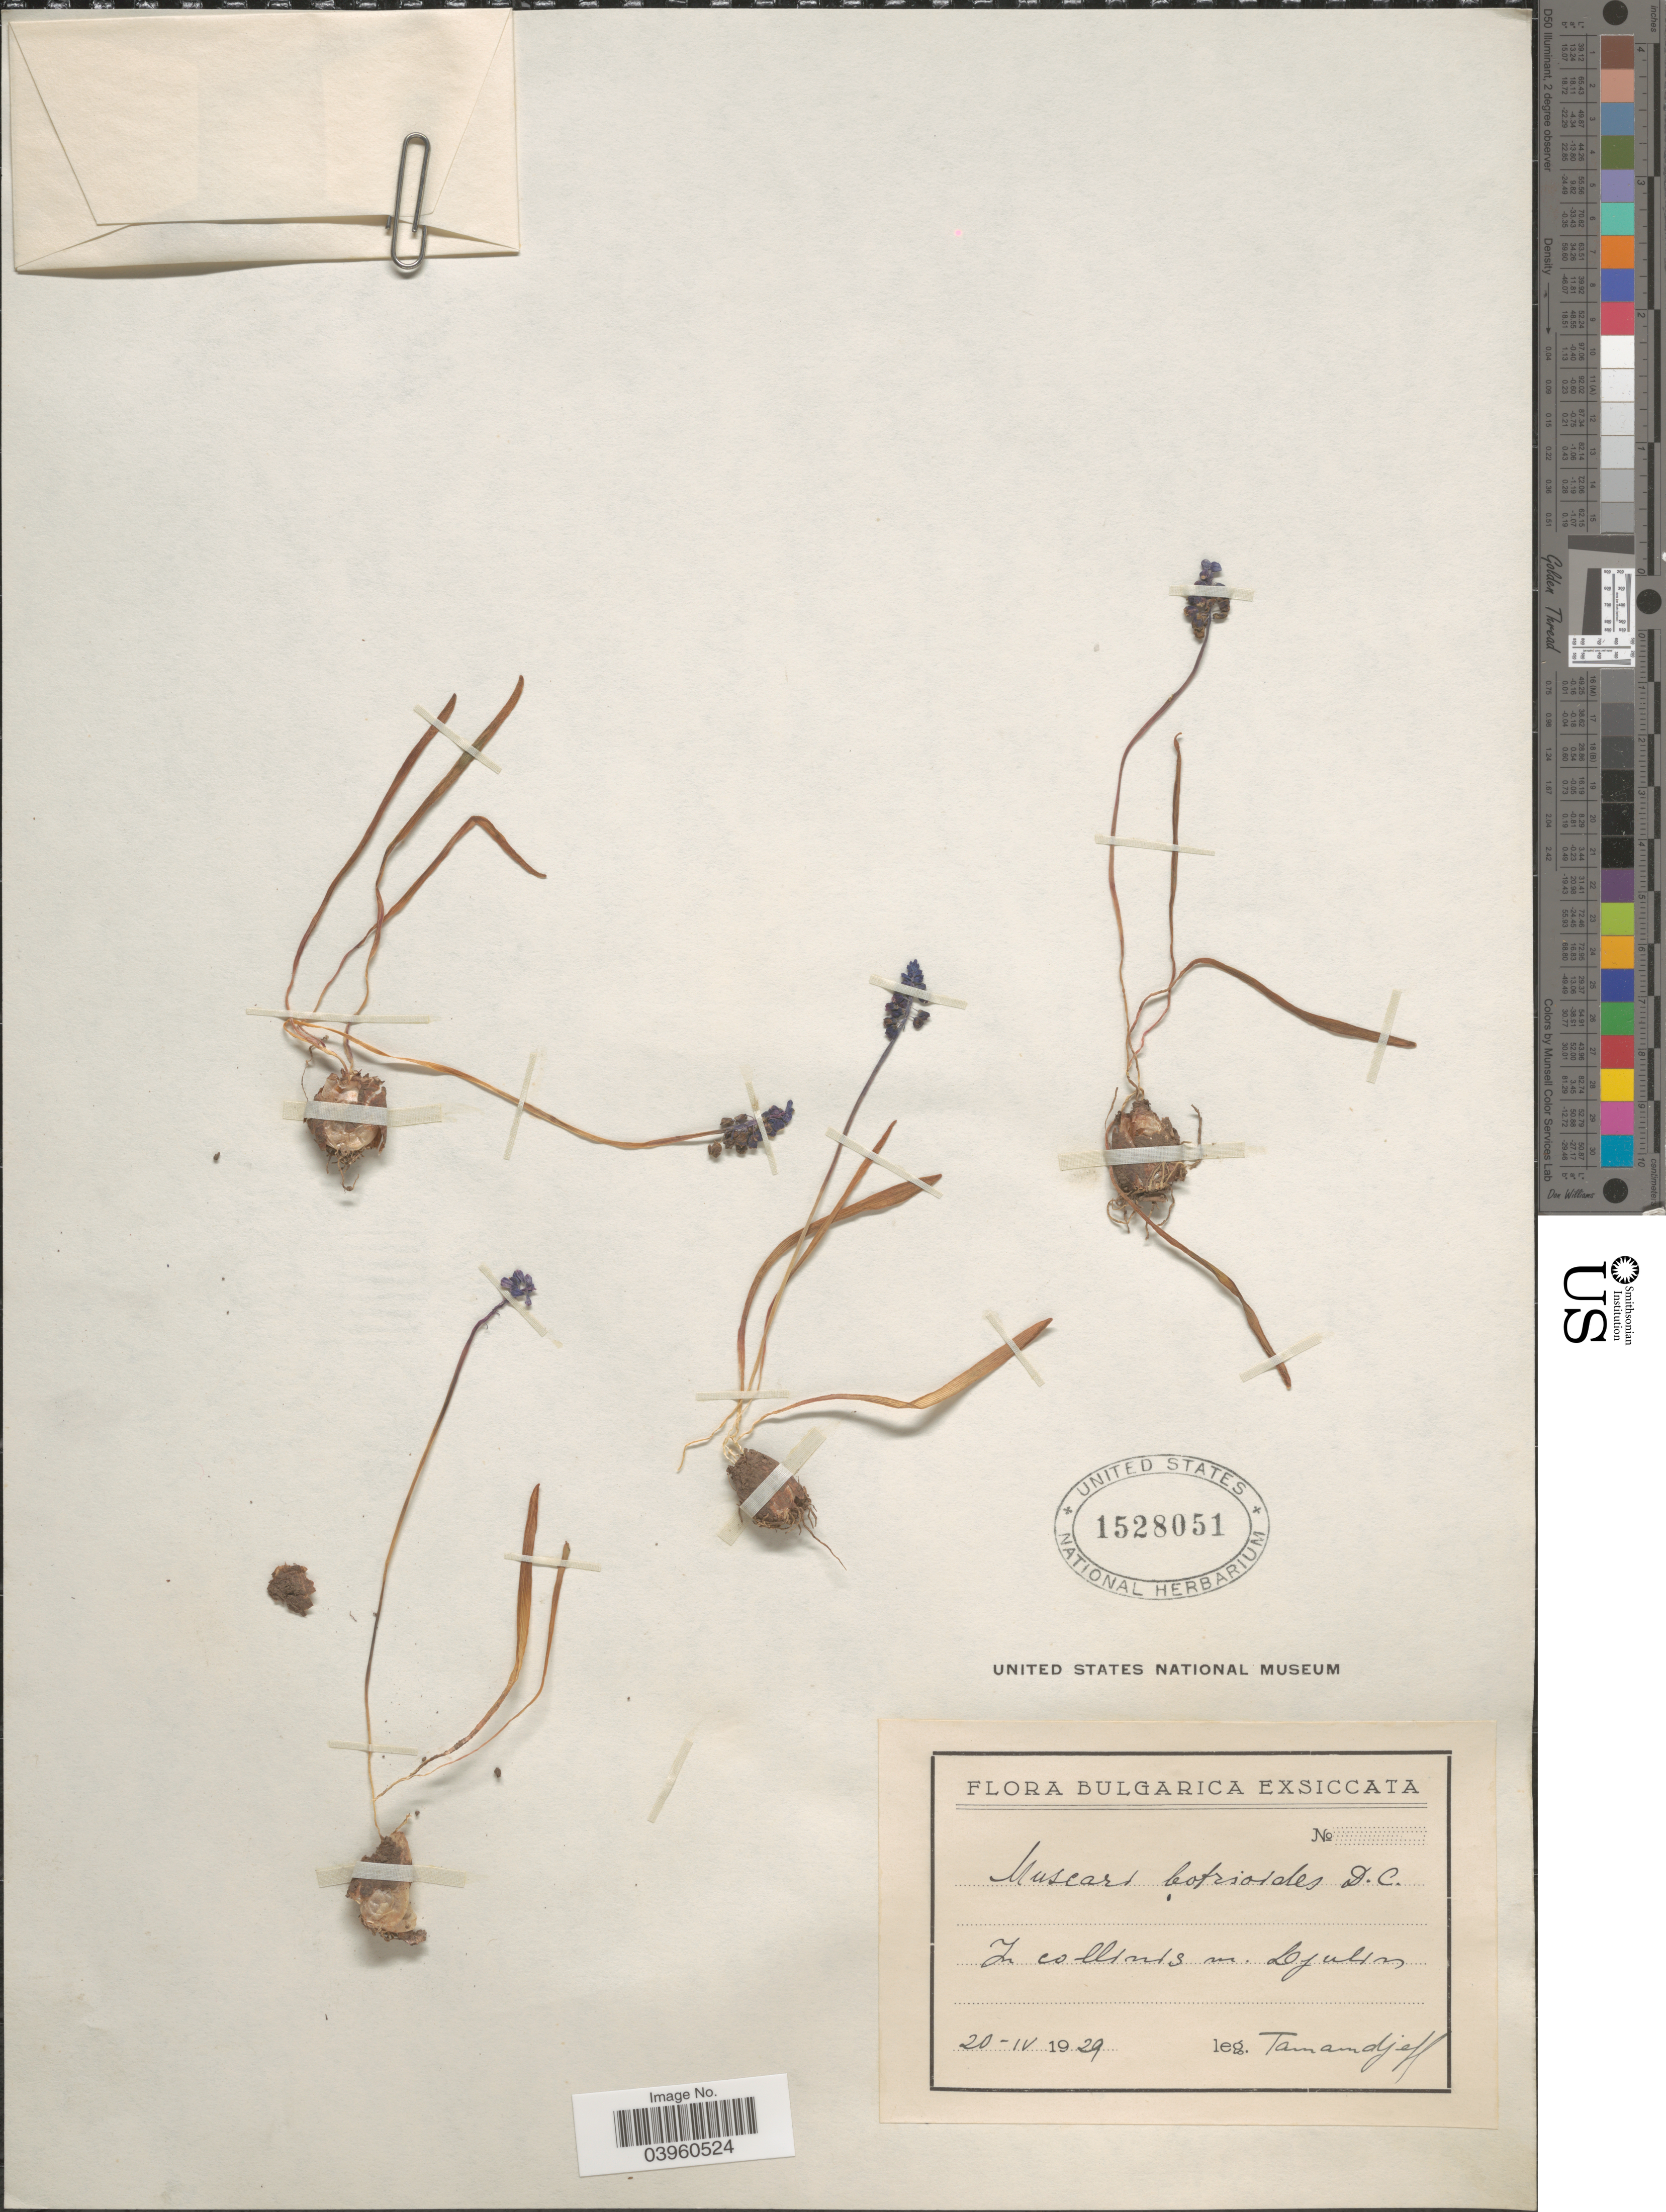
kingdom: Plantae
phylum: Tracheophyta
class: Liliopsida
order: Asparagales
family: Asparagaceae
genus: Muscari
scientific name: Muscari botryoides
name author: (L.) Mill.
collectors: -. Tamamdjeff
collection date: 1929-04-20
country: Bulgaria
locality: In collinis in Djulen. [interpreted]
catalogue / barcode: US 1528051